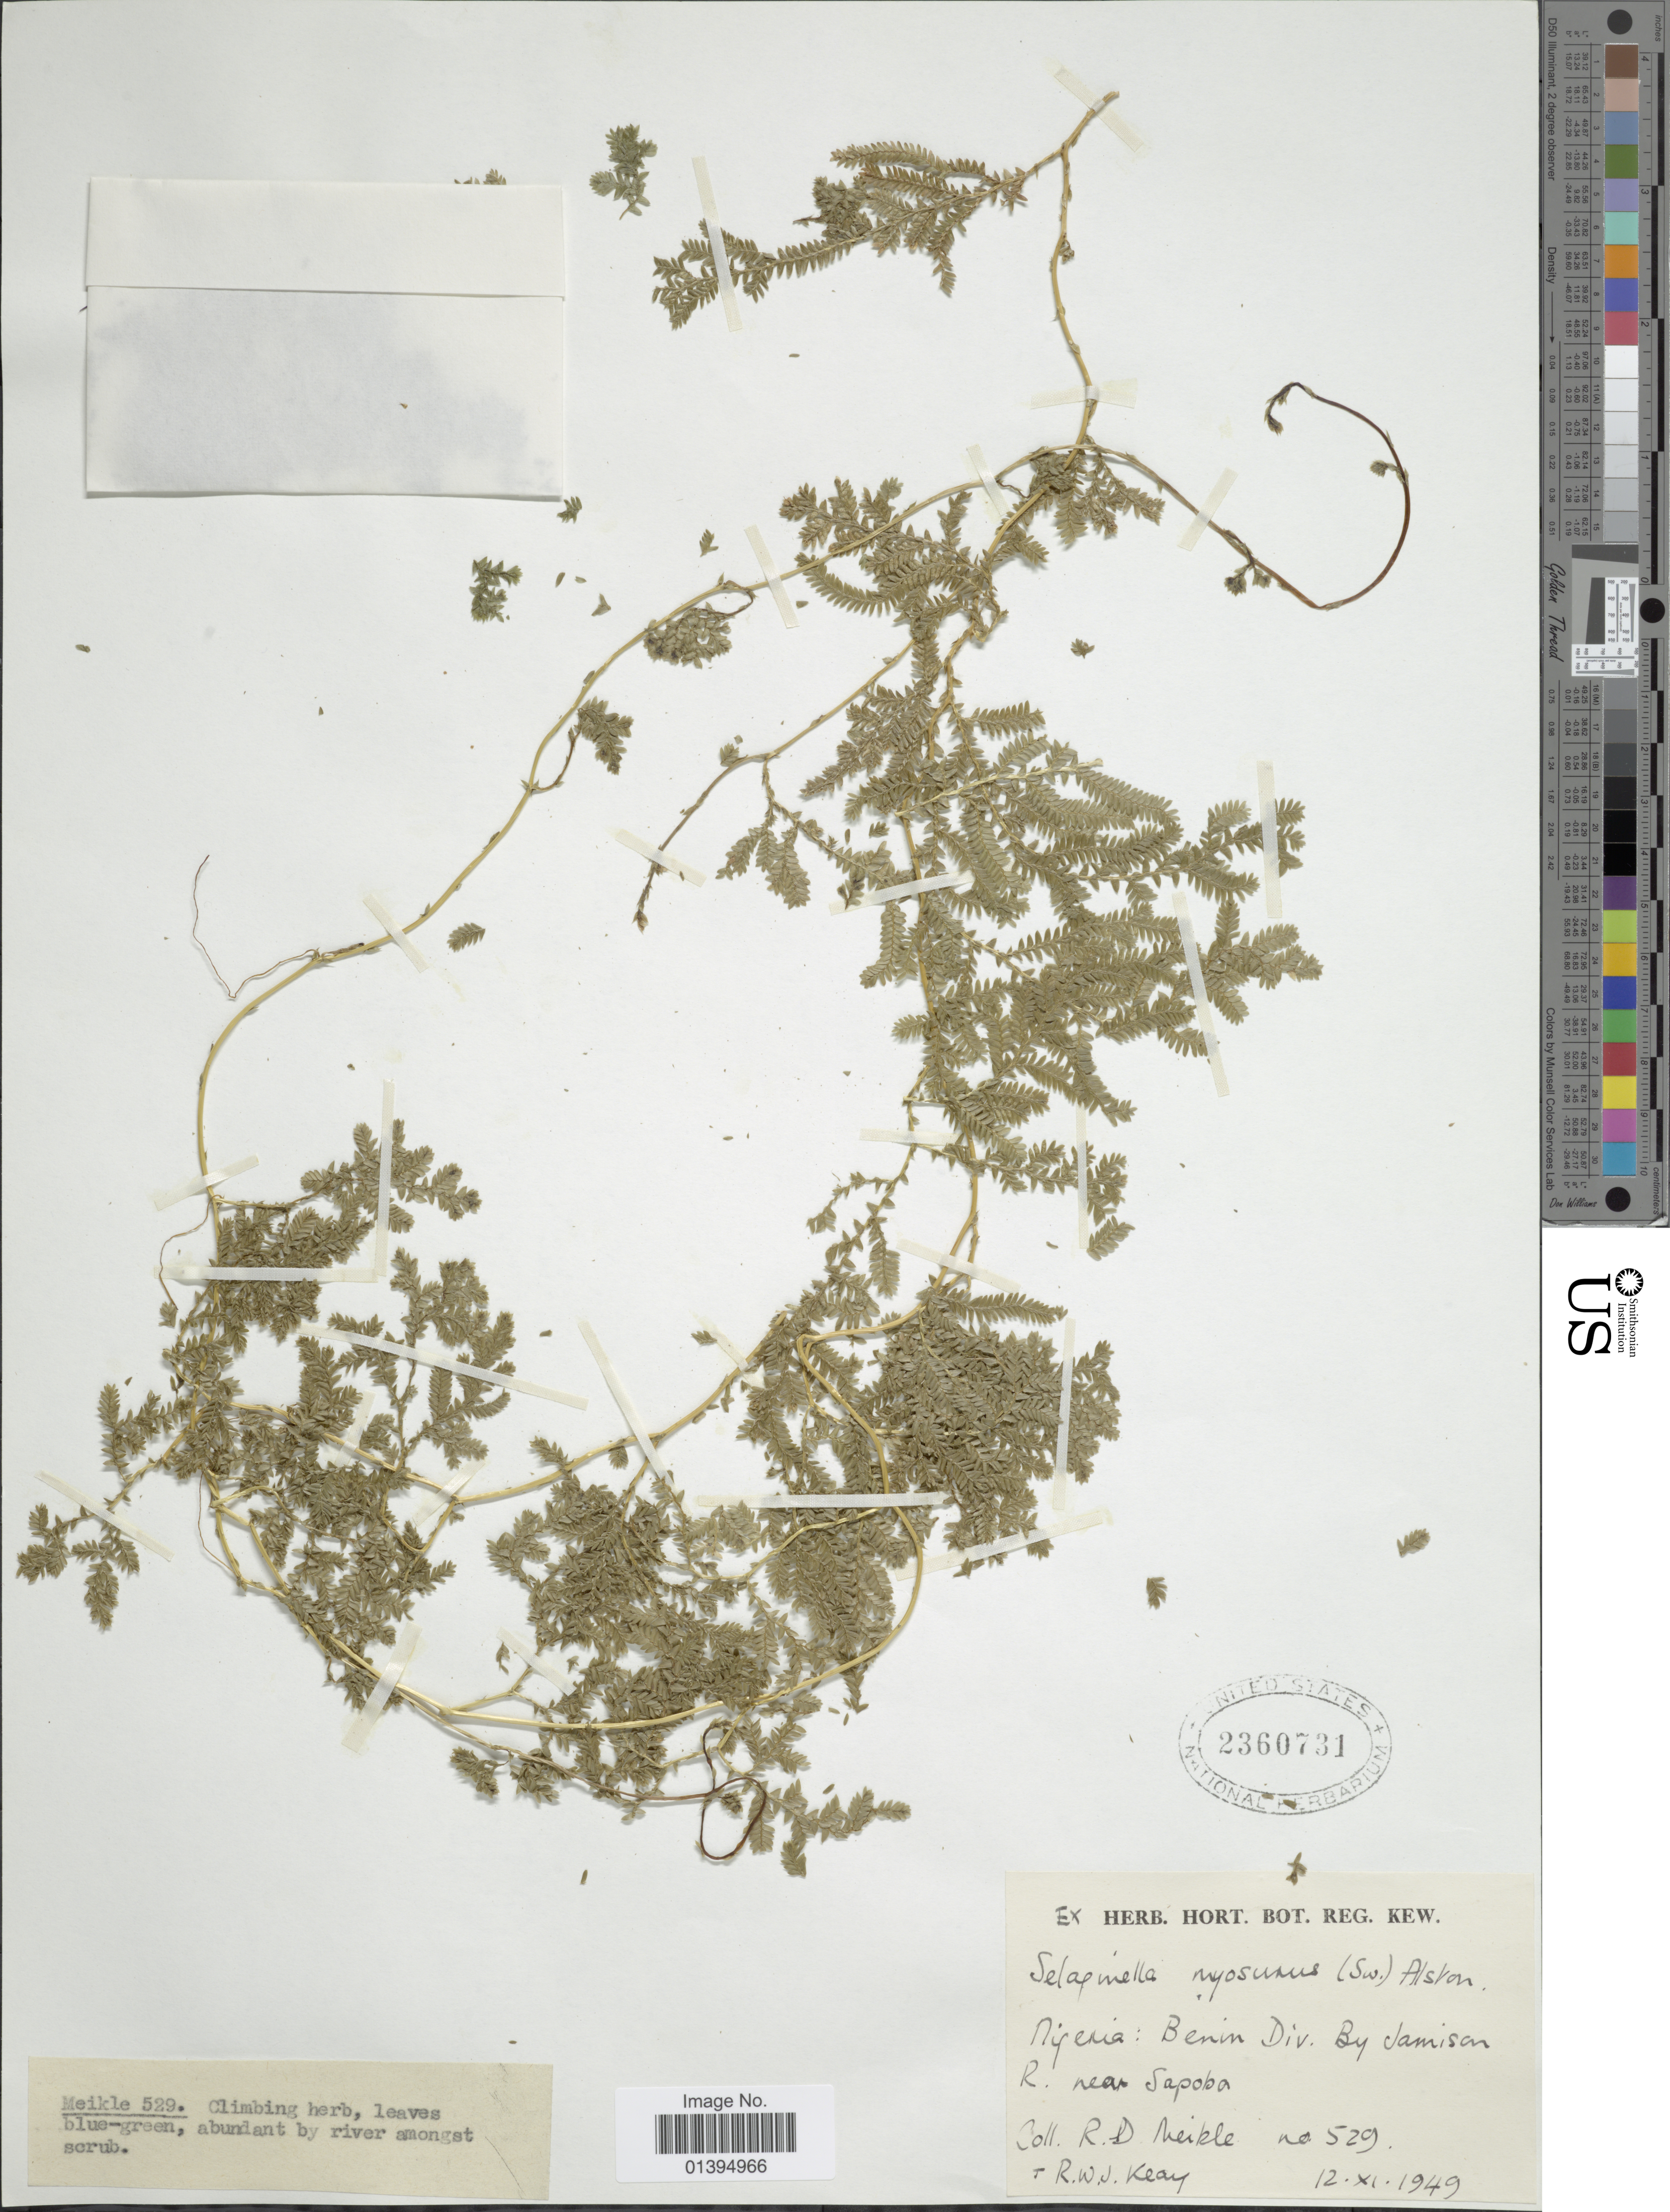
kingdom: Plantae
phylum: Tracheophyta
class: Lycopodiopsida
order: Selaginellales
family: Selaginellaceae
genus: Selaginella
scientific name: Selaginella myosurus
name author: (Sw.) Alston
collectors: R. Meible & R. W. Keay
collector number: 529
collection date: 1949-11-12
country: Nigeria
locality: Benin Div. By Jamison R. near Sapoba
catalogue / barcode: US 2360731